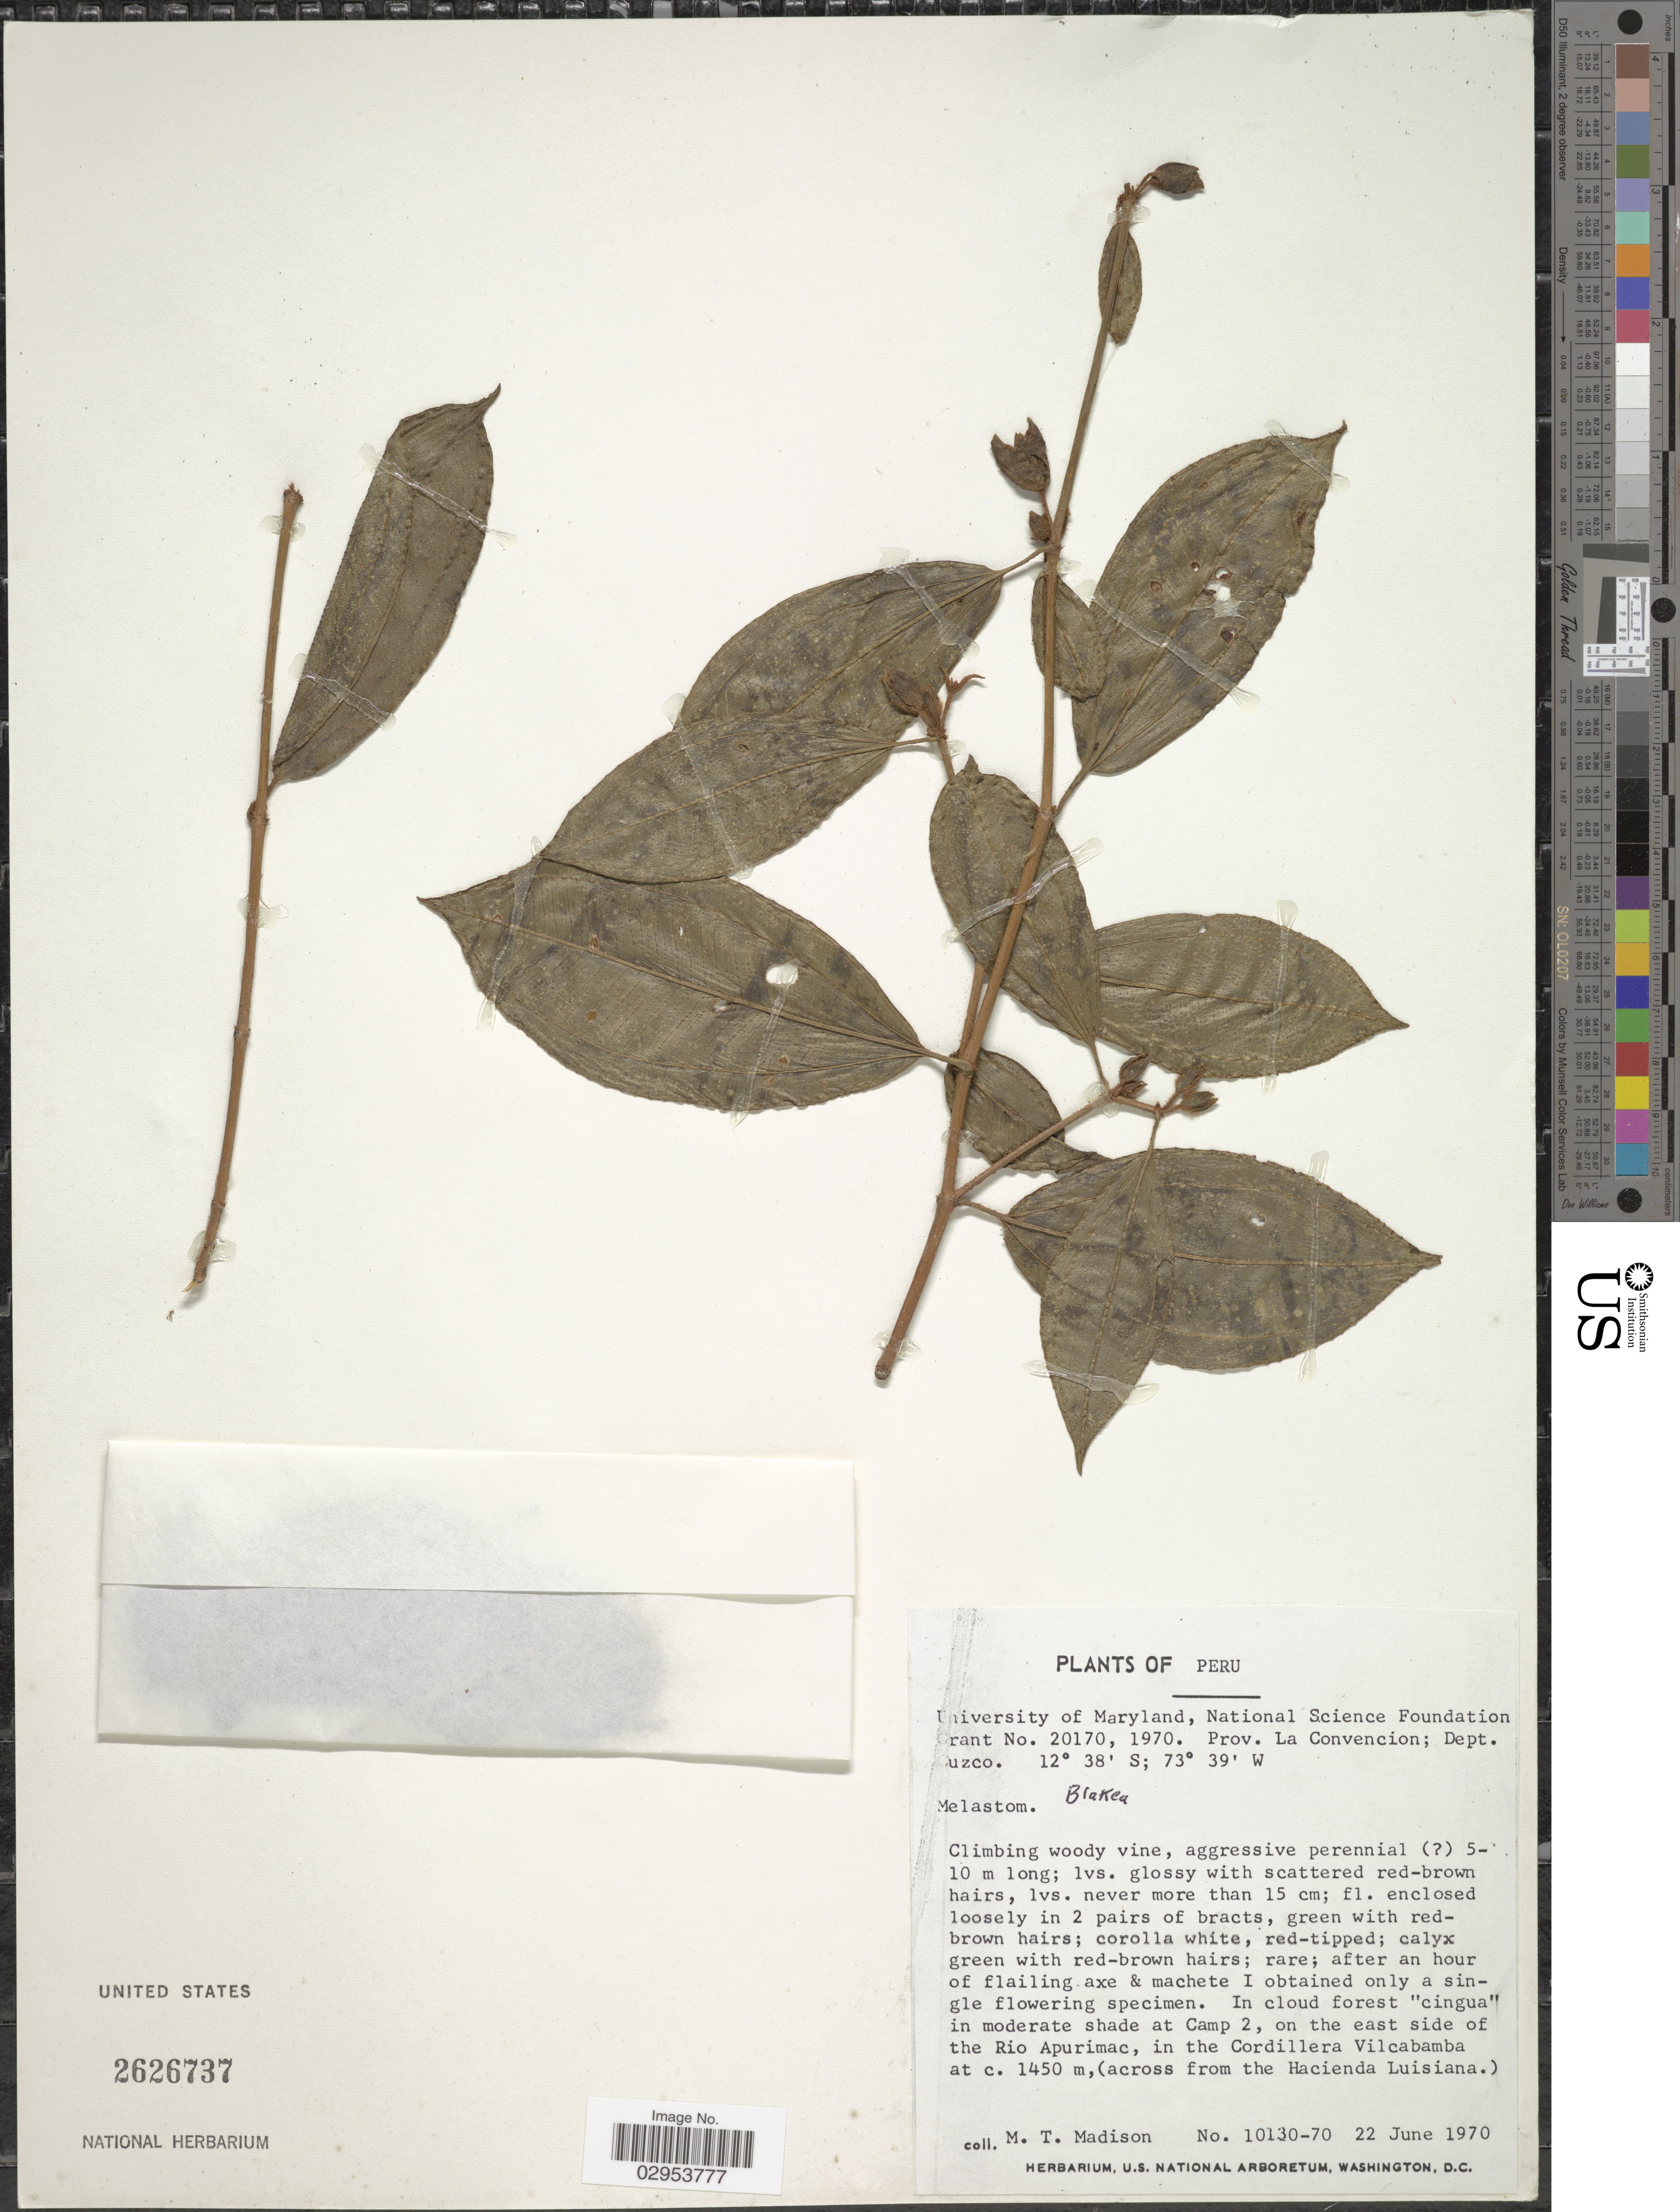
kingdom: Plantae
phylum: Tracheophyta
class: Magnoliopsida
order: Myrtales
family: Melastomataceae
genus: Blakea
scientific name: Blakea sp.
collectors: M. T. Madison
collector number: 10130-70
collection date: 1970-06-22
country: Peru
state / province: Cusco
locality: Prov. La Convencion; Dept. Cuzco. In cloud forest 'cingua' in moderate shade at Camp 2, on the east side of the Rio Apurimac, in the Cordillera Vilcabamba (across from the Hacienda Luisiana)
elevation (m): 1450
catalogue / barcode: US 2626737